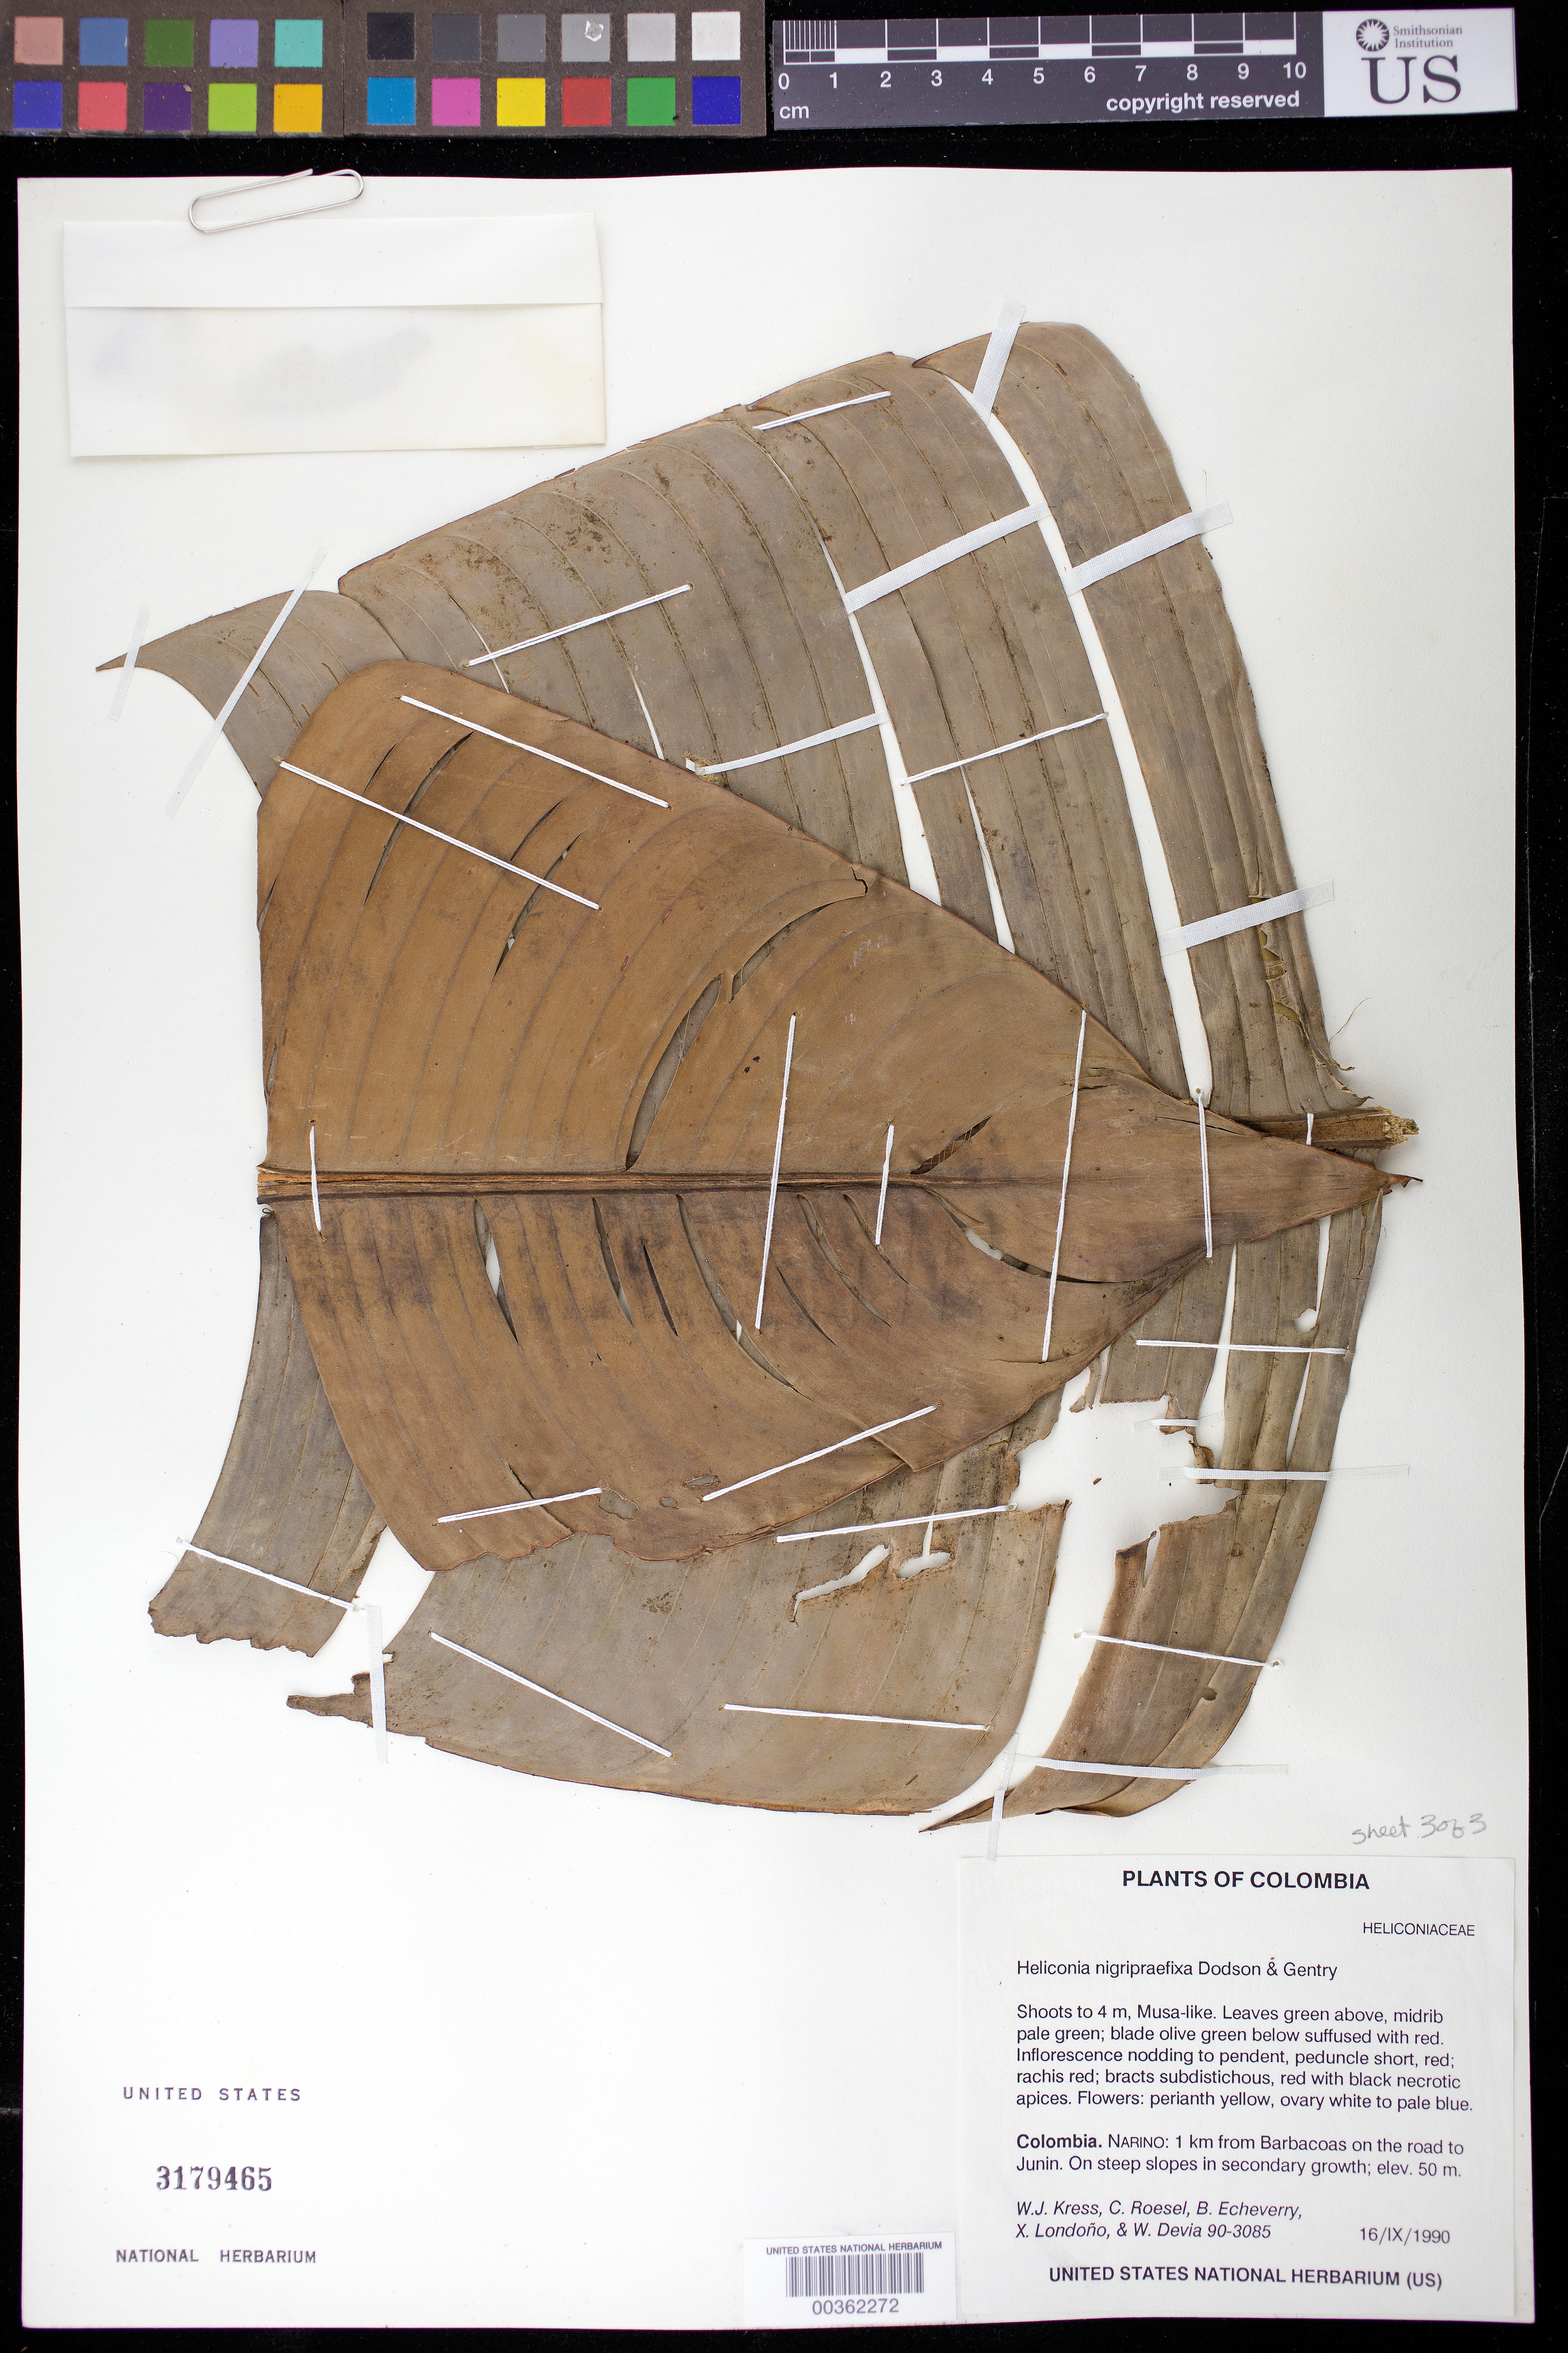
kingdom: Plantae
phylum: Tracheophyta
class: Liliopsida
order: Zingiberales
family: Heliconiaceae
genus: Heliconia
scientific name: Heliconia nigripraefixa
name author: Dodson & Gentry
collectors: W. J. Kress, C. S. Roesel, B. Echeverry, X. Londoño & W. Devia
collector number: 90-3085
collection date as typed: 16 Sep 1990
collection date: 1990-09-16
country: Colombia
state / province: Nariño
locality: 1 km from Barbacoas on road to Junin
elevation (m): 50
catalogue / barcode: US 3179465